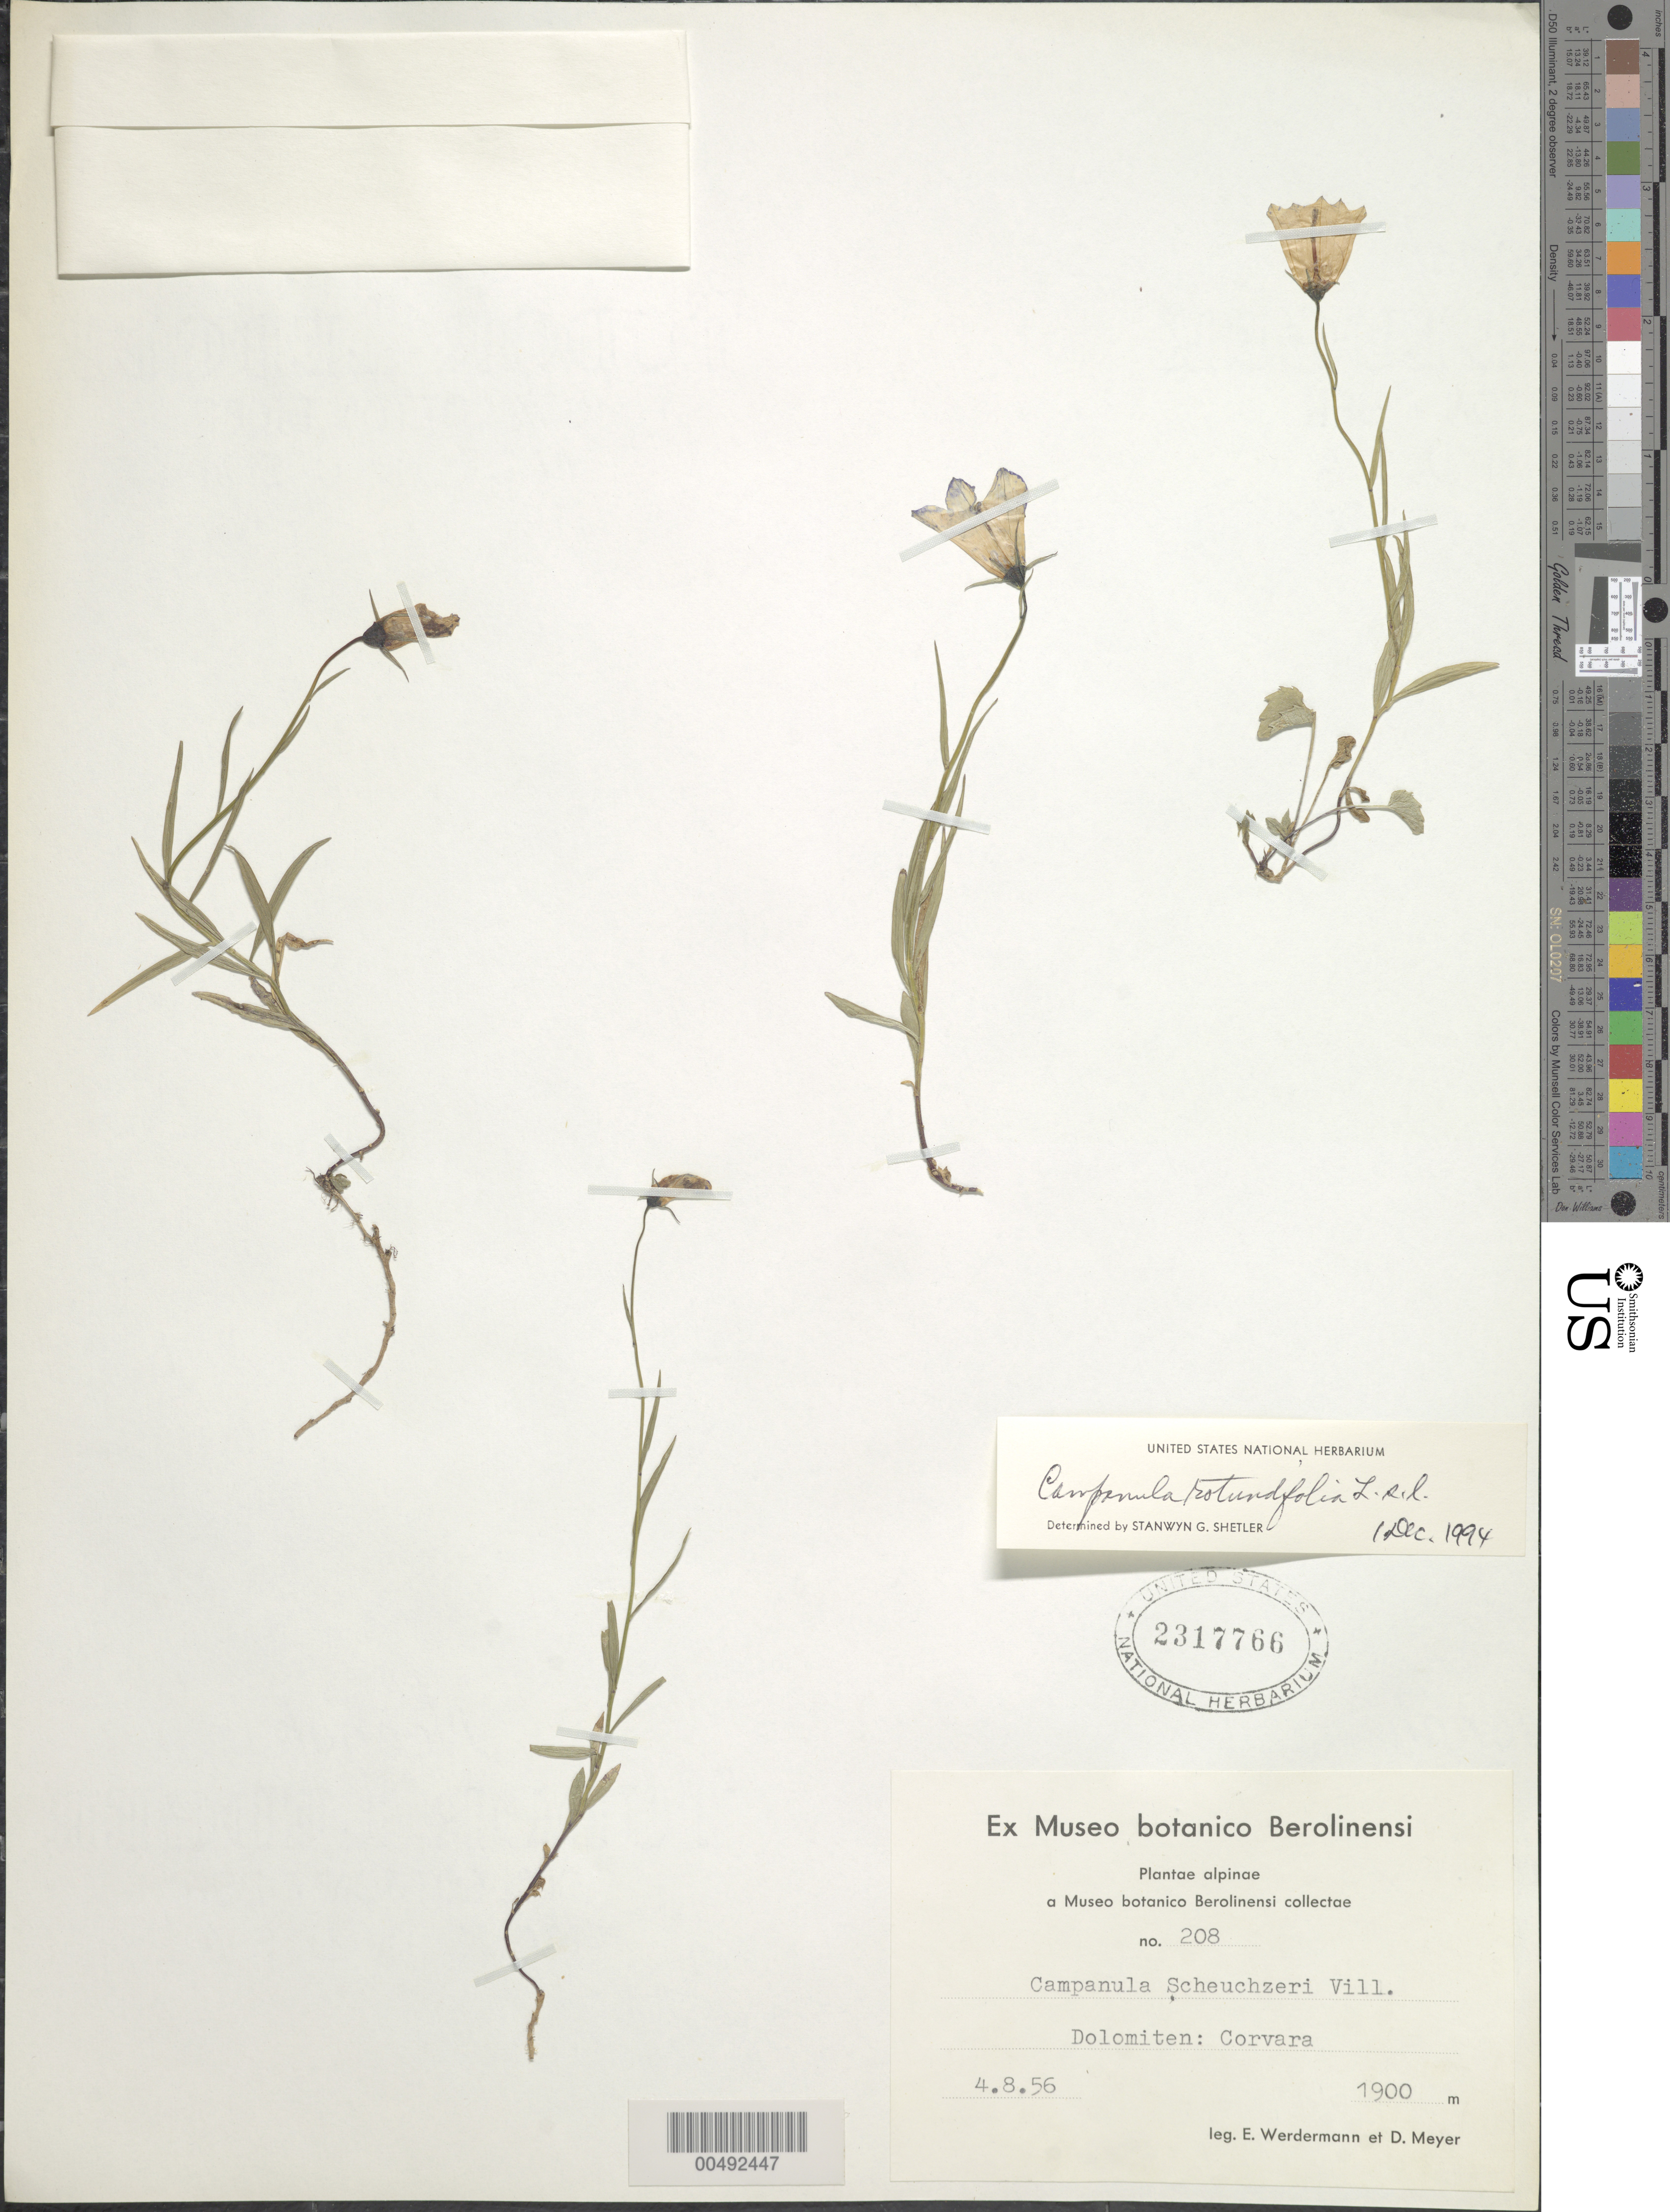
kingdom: Plantae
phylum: Tracheophyta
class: Magnoliopsida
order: Asterales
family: Campanulaceae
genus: Campanula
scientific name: Campanula rotundifolia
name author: L.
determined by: Shetler, Stanwyn G., (US), NMNH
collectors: E. Werdermann & D. Meyer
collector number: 208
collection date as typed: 04 Aug 1956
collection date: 1956-08-04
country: Italy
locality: Dolomiten [Dolomites mountain range], Corvara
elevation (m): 1900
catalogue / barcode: US 2317766